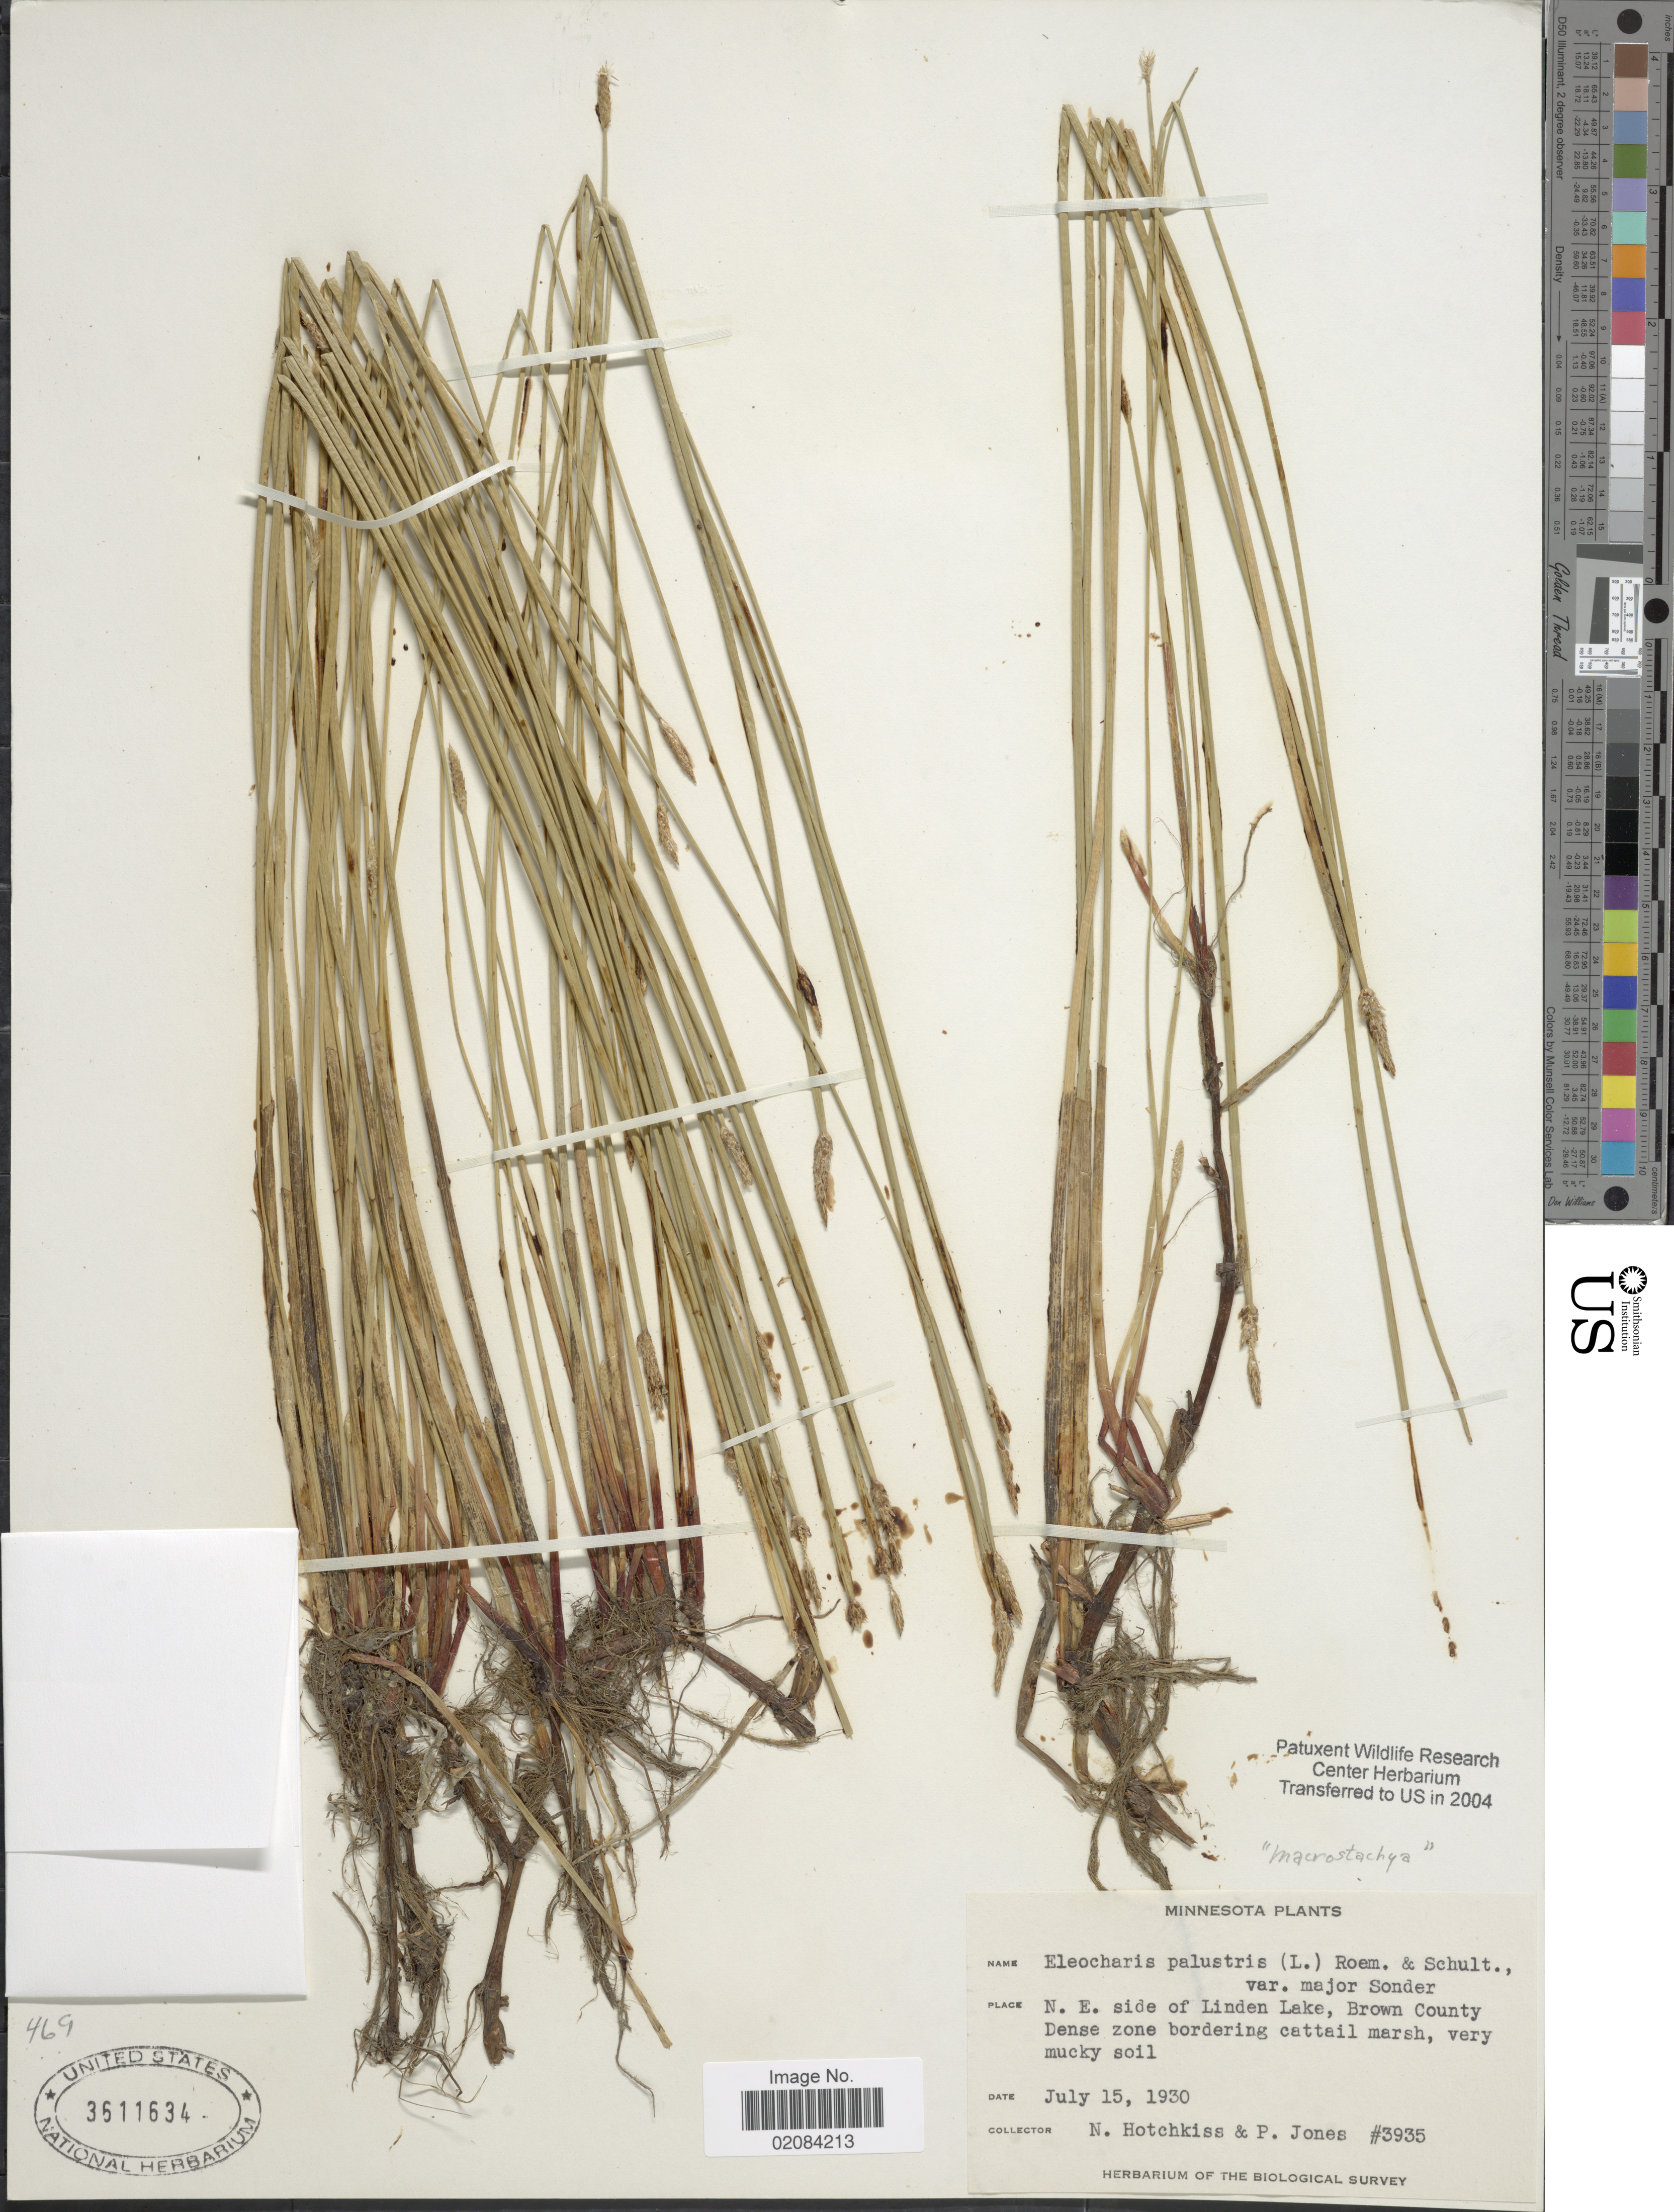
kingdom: Plantae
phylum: Tracheophyta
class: Liliopsida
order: Poales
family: Cyperaceae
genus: Eleocharis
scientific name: Eleocharis palustris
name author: (L.) Roem. & Schult.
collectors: N. Hotchkiss & P. Jones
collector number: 3935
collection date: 1930-07-15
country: United States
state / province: Minnesota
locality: N.E. side of Linden Lake, Brown County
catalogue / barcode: US 3611634